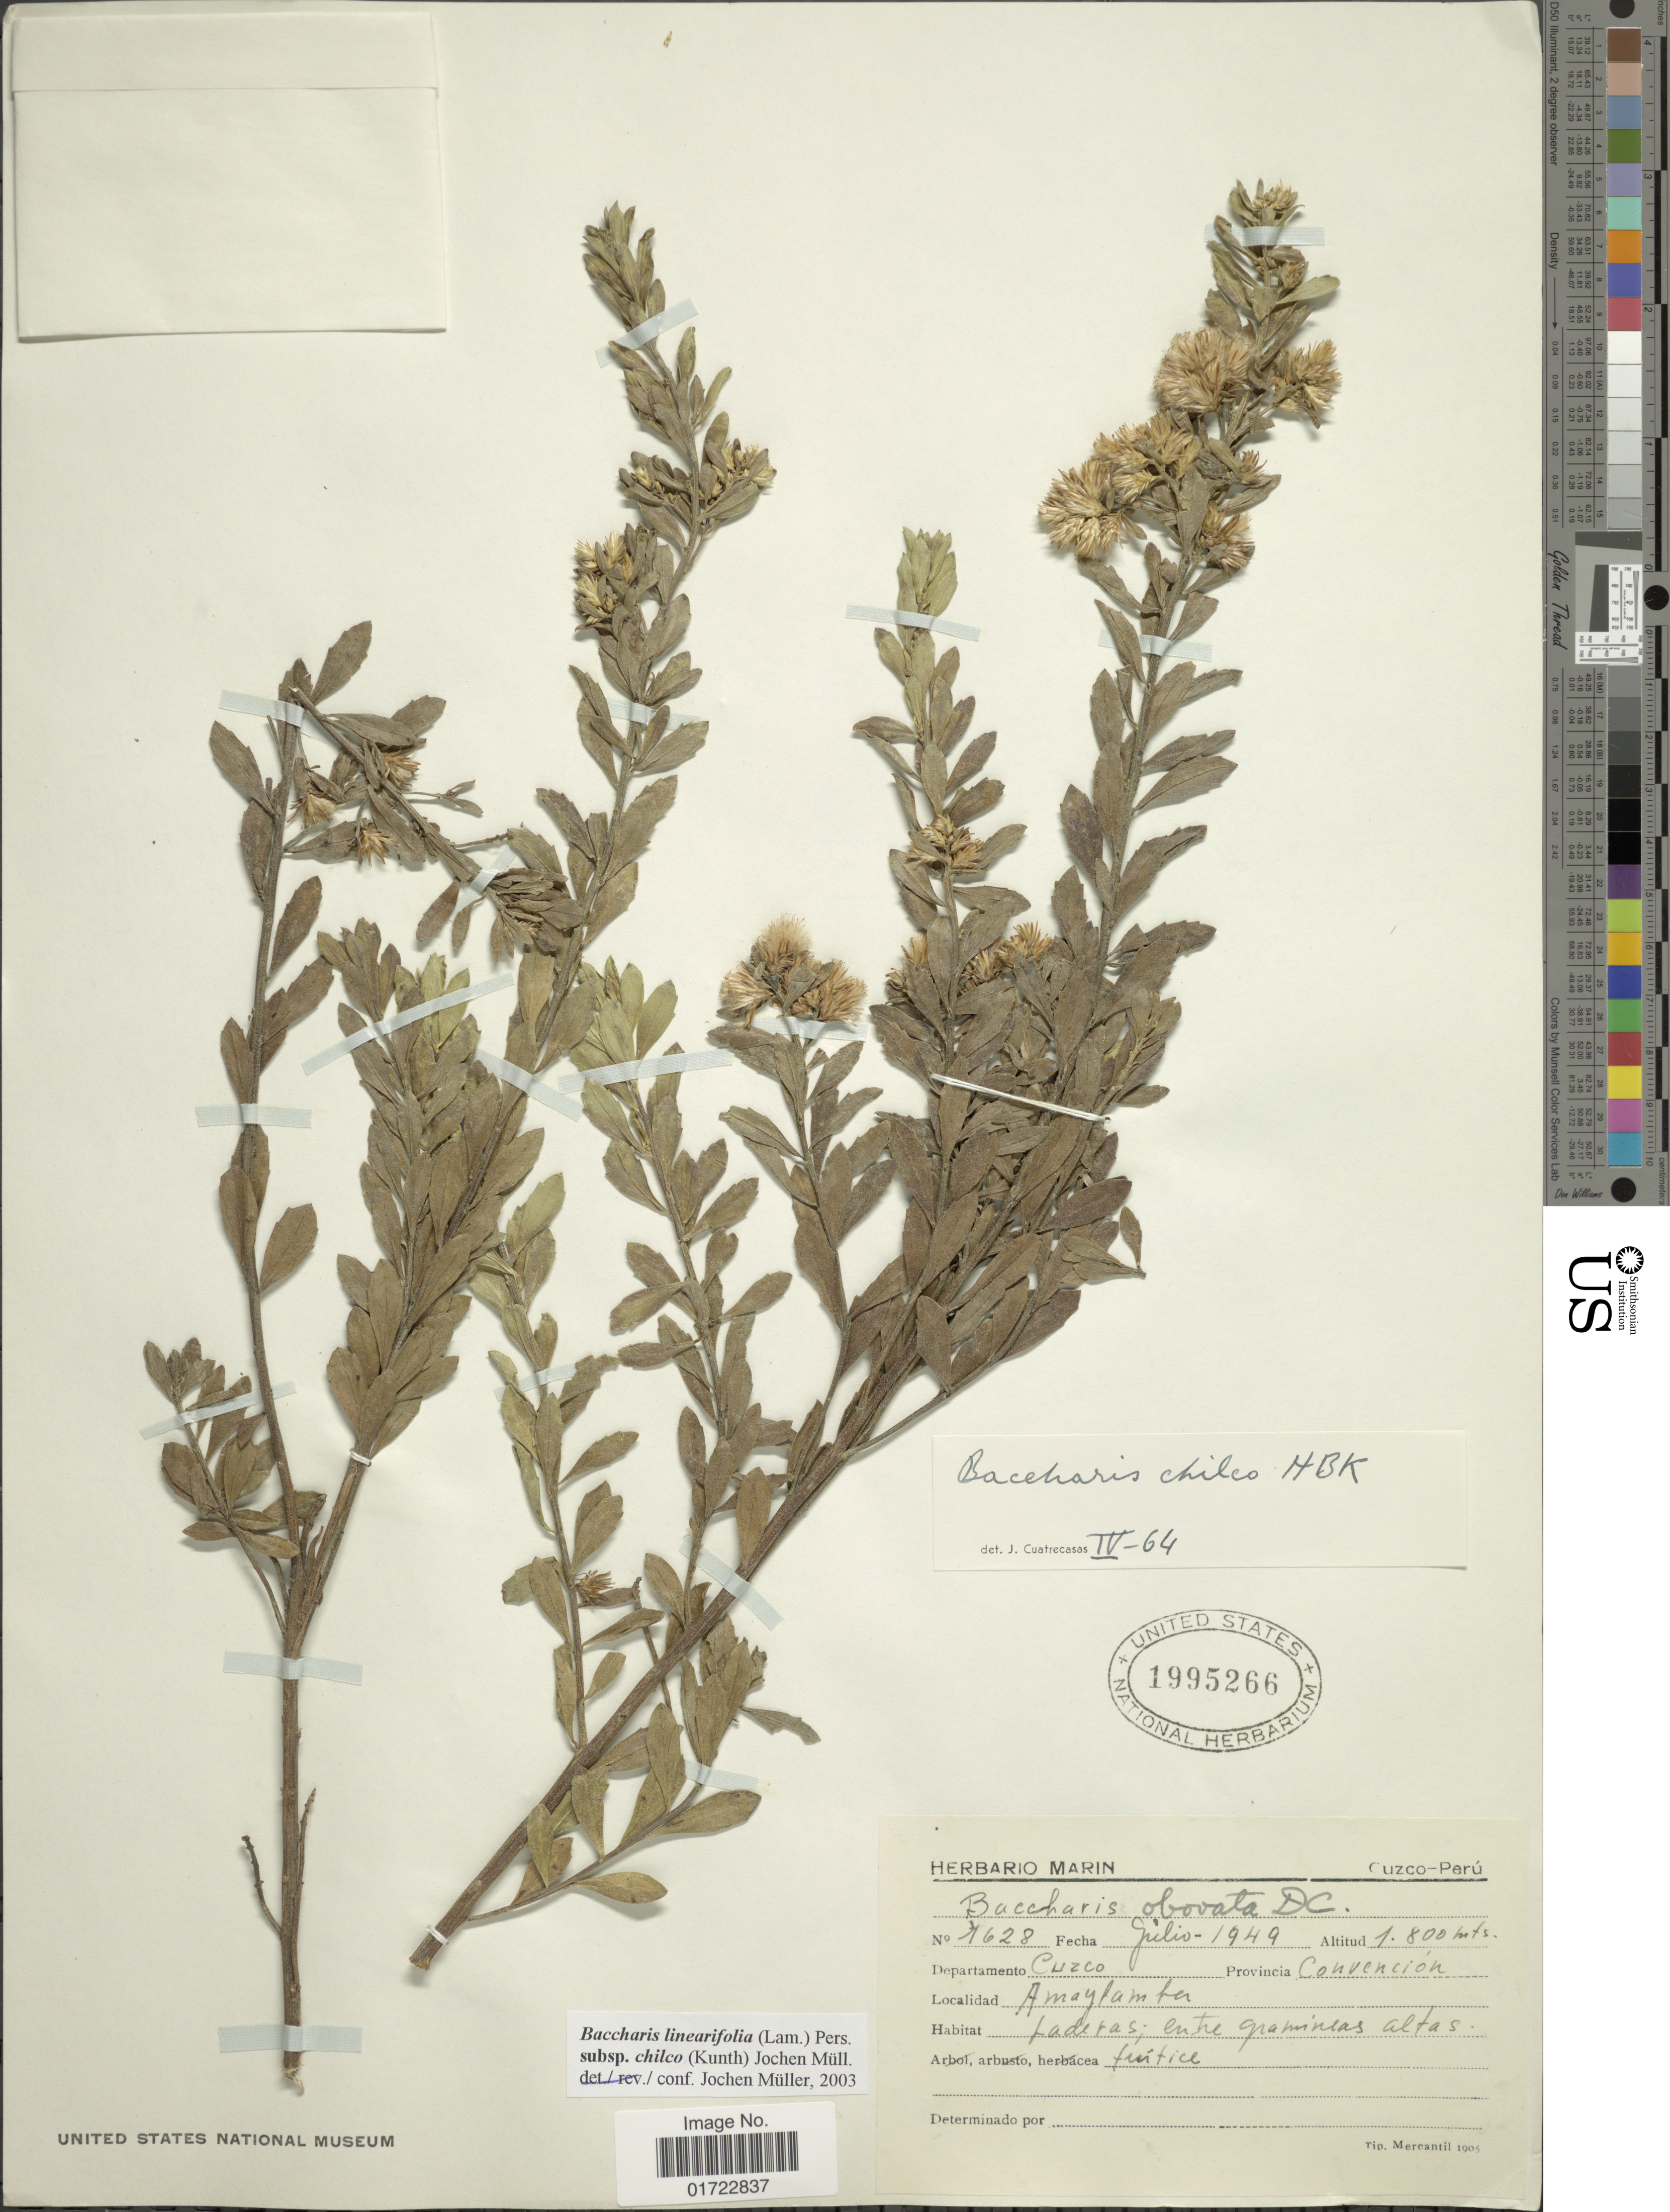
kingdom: Plantae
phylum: Tracheophyta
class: Magnoliopsida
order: Asterales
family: Asteraceae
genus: Baccharis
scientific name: Baccharis linearifolia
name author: (Lam.) Pers.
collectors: ex herb. Marin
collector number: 1628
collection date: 1949-07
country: Peru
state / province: Cusco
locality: Provincia Convención. Amaytamba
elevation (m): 1800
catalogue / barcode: US 1995266